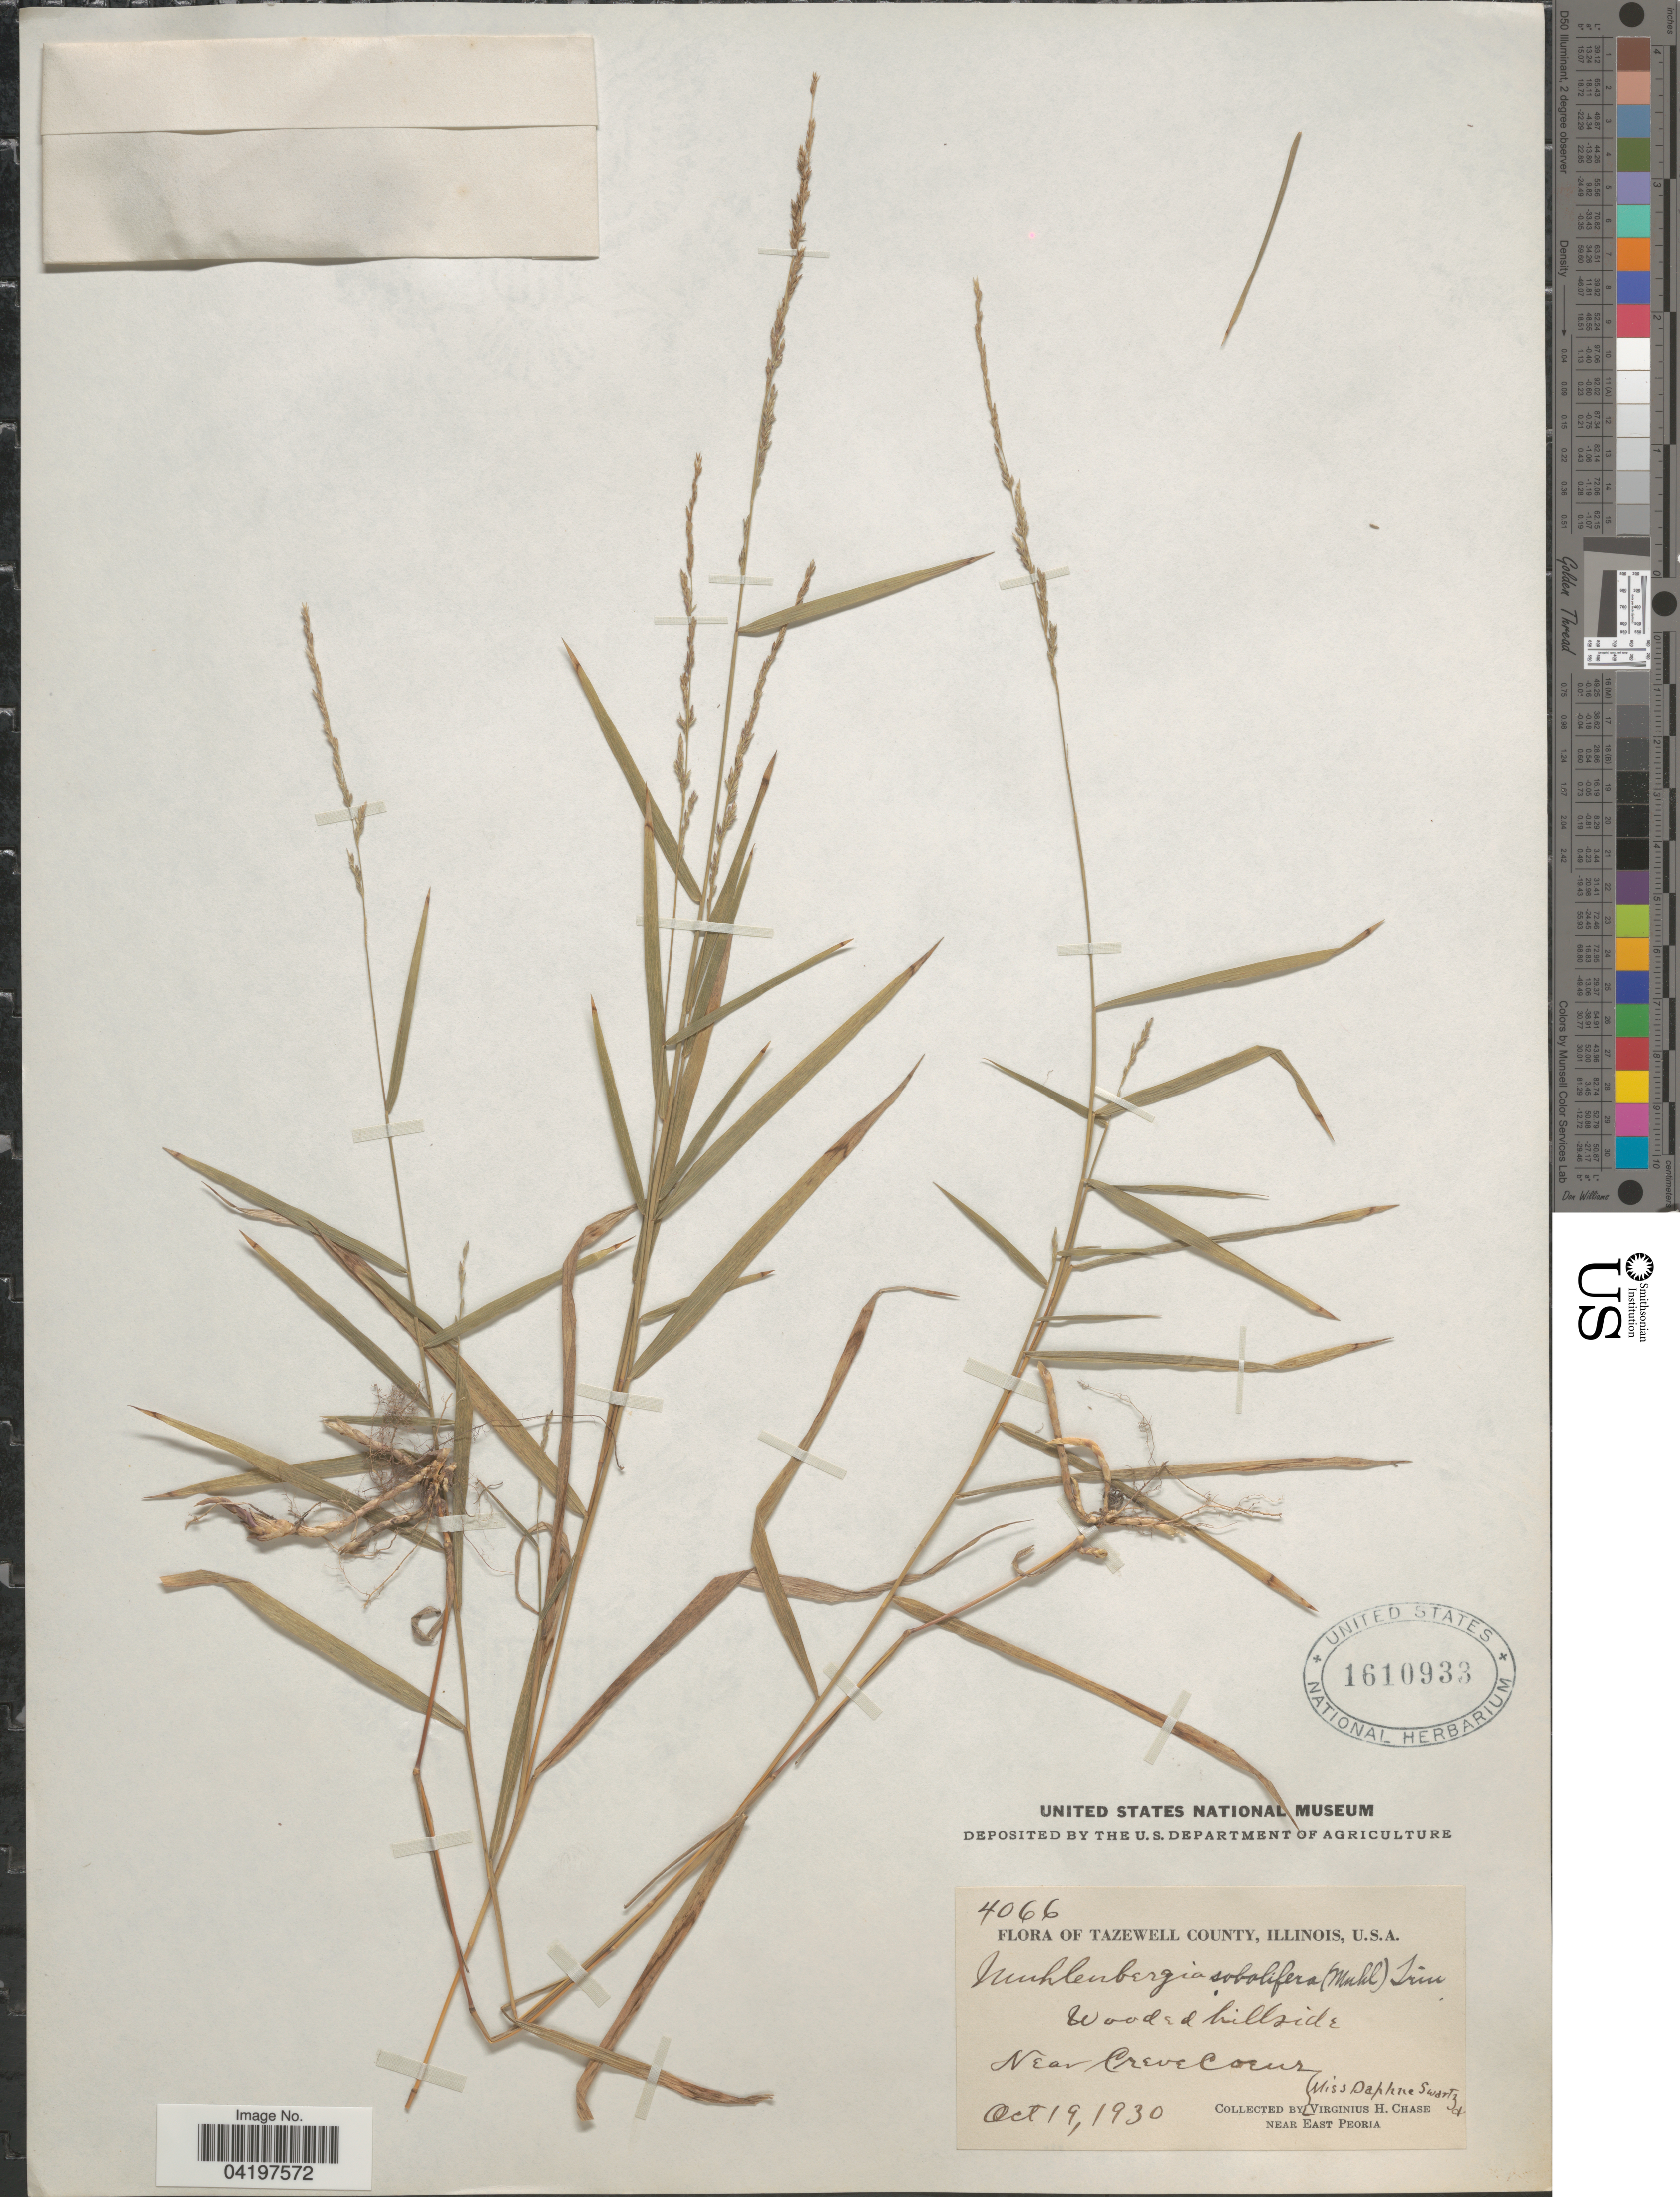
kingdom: Plantae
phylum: Tracheophyta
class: Liliopsida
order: Poales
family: Poaceae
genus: Muhlenbergia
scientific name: Muhlenbergia sobolifera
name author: (Muhl. ex Willd.) Trin.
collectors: D. Swartz & V. H. Chase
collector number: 4066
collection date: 1930-10-19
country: United States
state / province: Illinois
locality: Tazewell County. Wooded hillside. Near Creve Coeur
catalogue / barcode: US 1610933